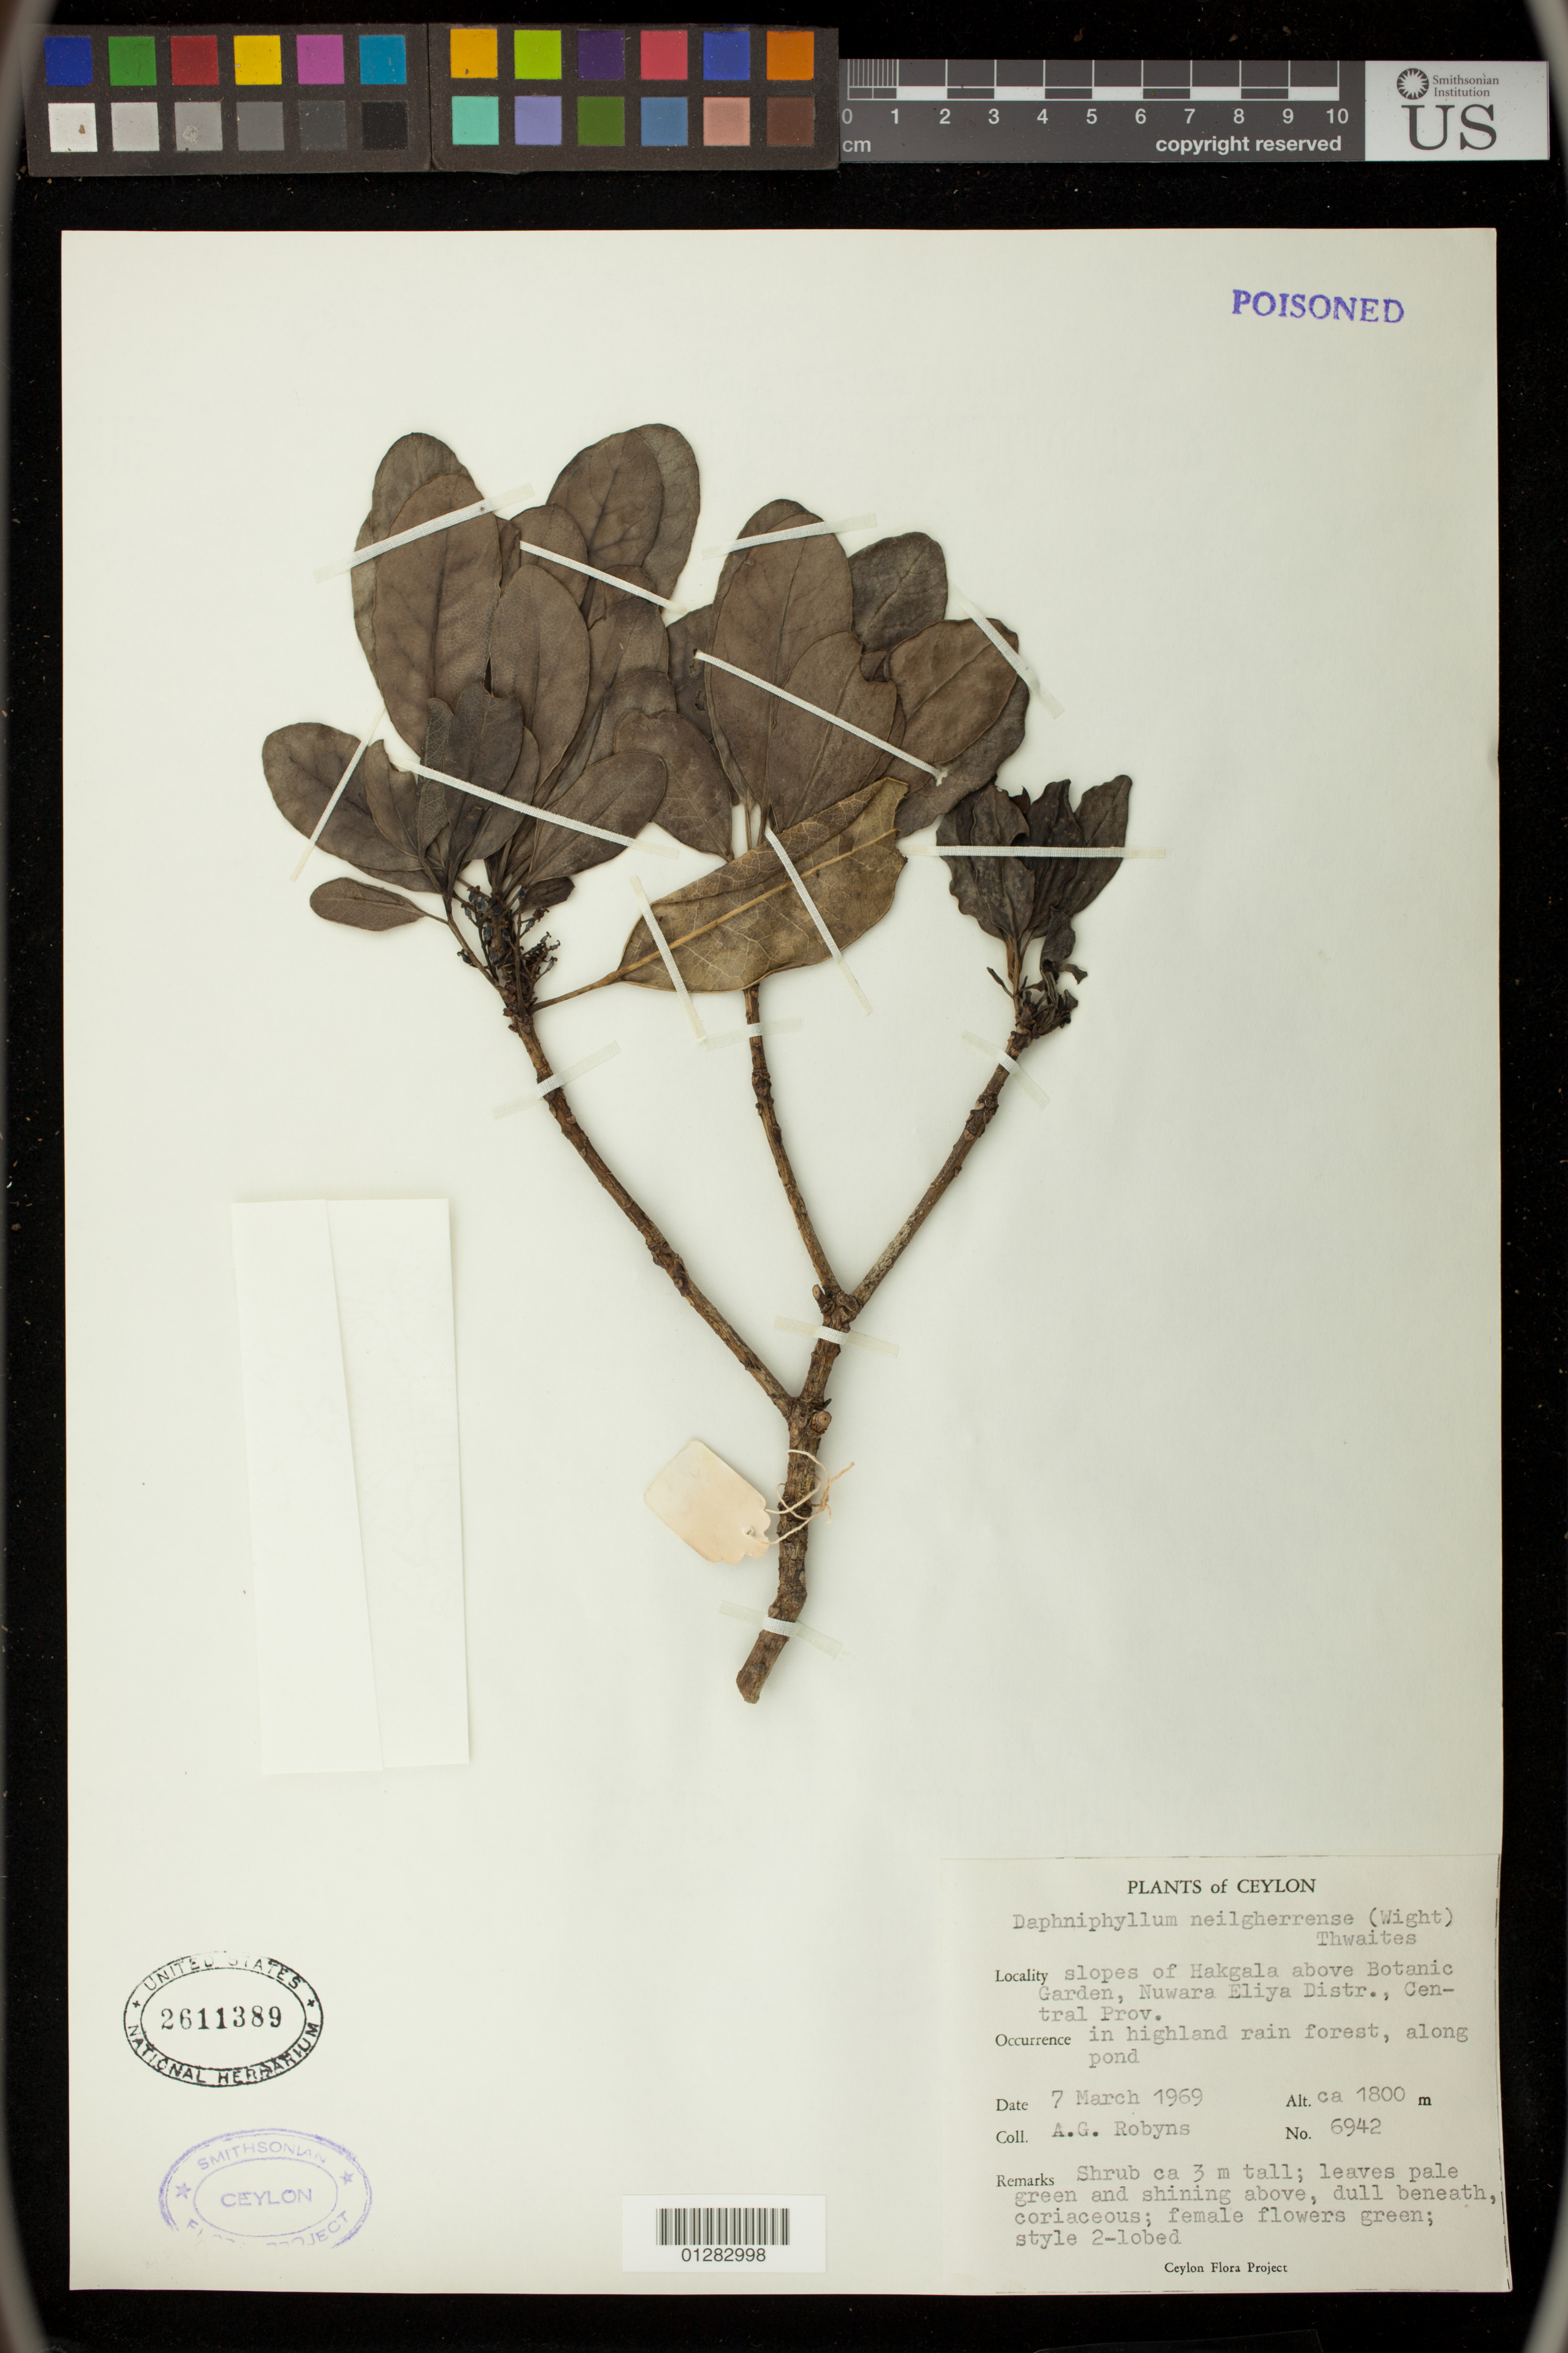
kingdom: Plantae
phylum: Tracheophyta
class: Magnoliopsida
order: Saxifragales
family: Daphniphyllaceae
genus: Daphniphyllum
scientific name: Daphniphyllum glaucescens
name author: Blume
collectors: A. Robyns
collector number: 6942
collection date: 1969-03-07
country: Sri Lanka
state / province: Central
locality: slopes of Hakgala above Botanic Garden, Nuwara Eliya Distr.,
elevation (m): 549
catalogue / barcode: US 2611389